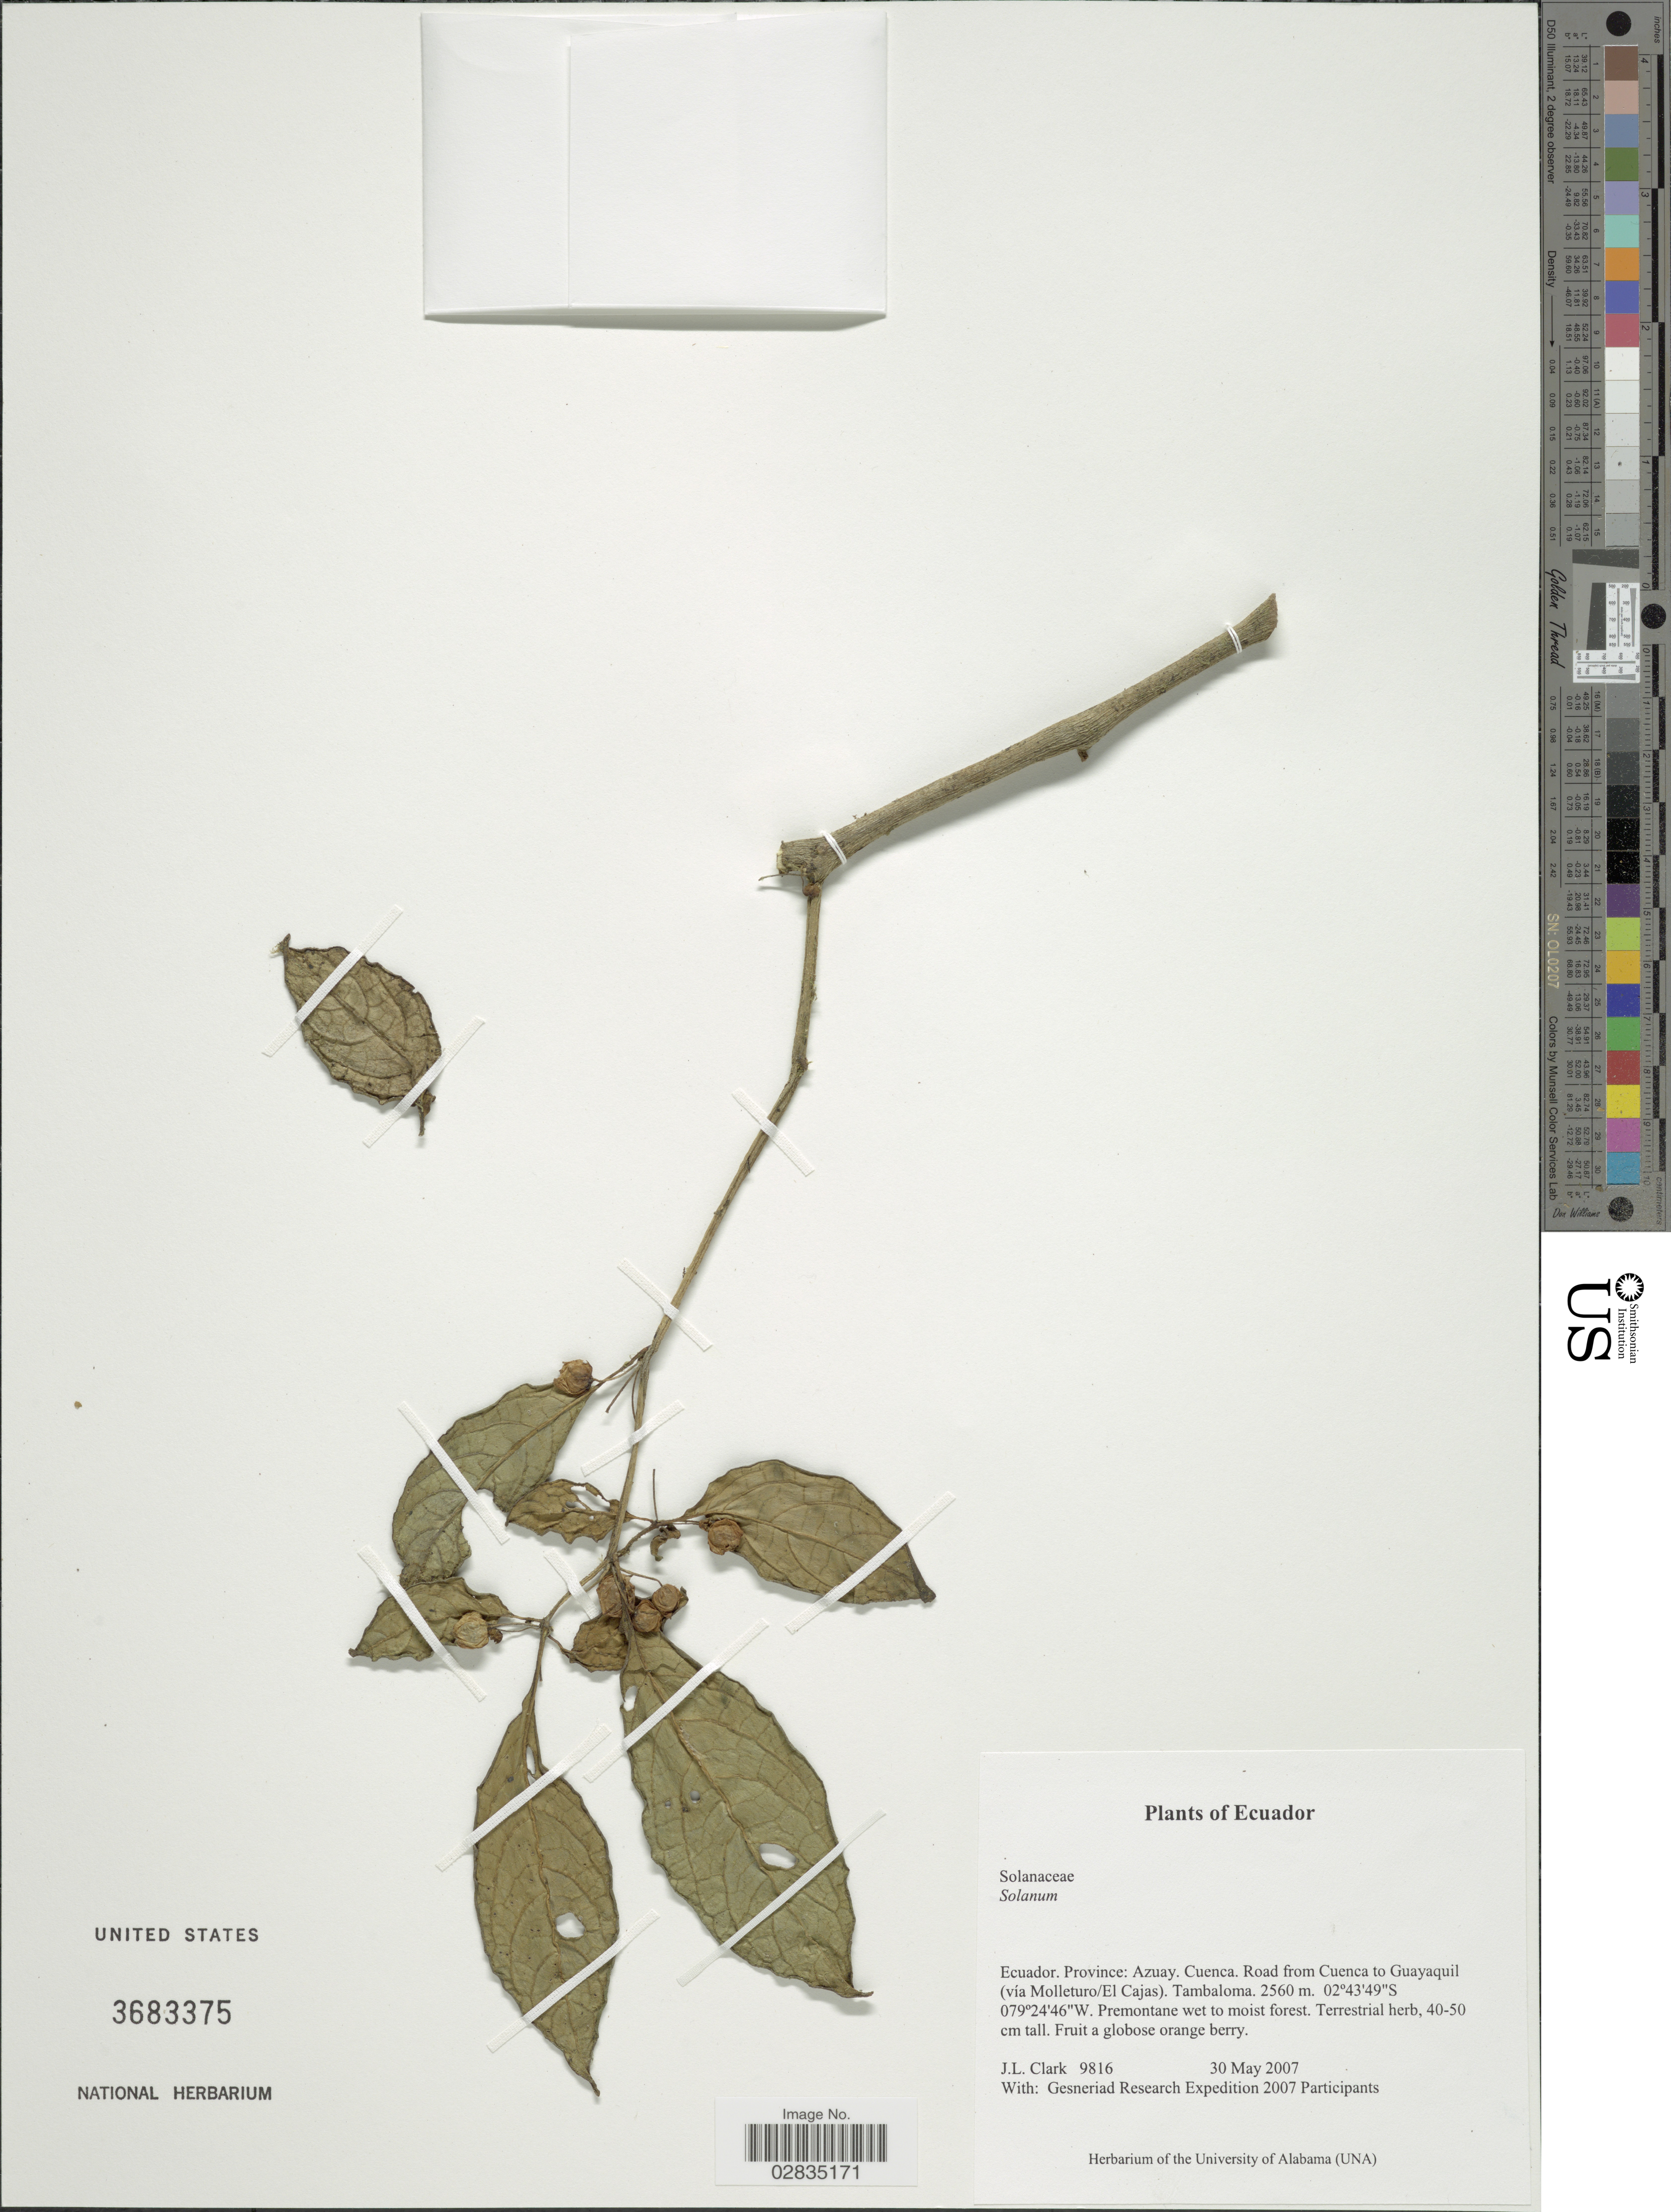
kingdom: Plantae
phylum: Tracheophyta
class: Magnoliopsida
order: Solanales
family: Solanaceae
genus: Deprea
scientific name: Deprea sp.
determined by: Knapp, S. D.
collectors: J. L. Clark & Gesneriad Research Expedition 2007 Participants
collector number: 9816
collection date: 2007-05-30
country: Ecuador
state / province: Azuay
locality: Cuenca, Road from Cuenca to Guayaquil (vía Molleturo/ El Cajas) Tambaloma.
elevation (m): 2560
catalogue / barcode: US 3683375